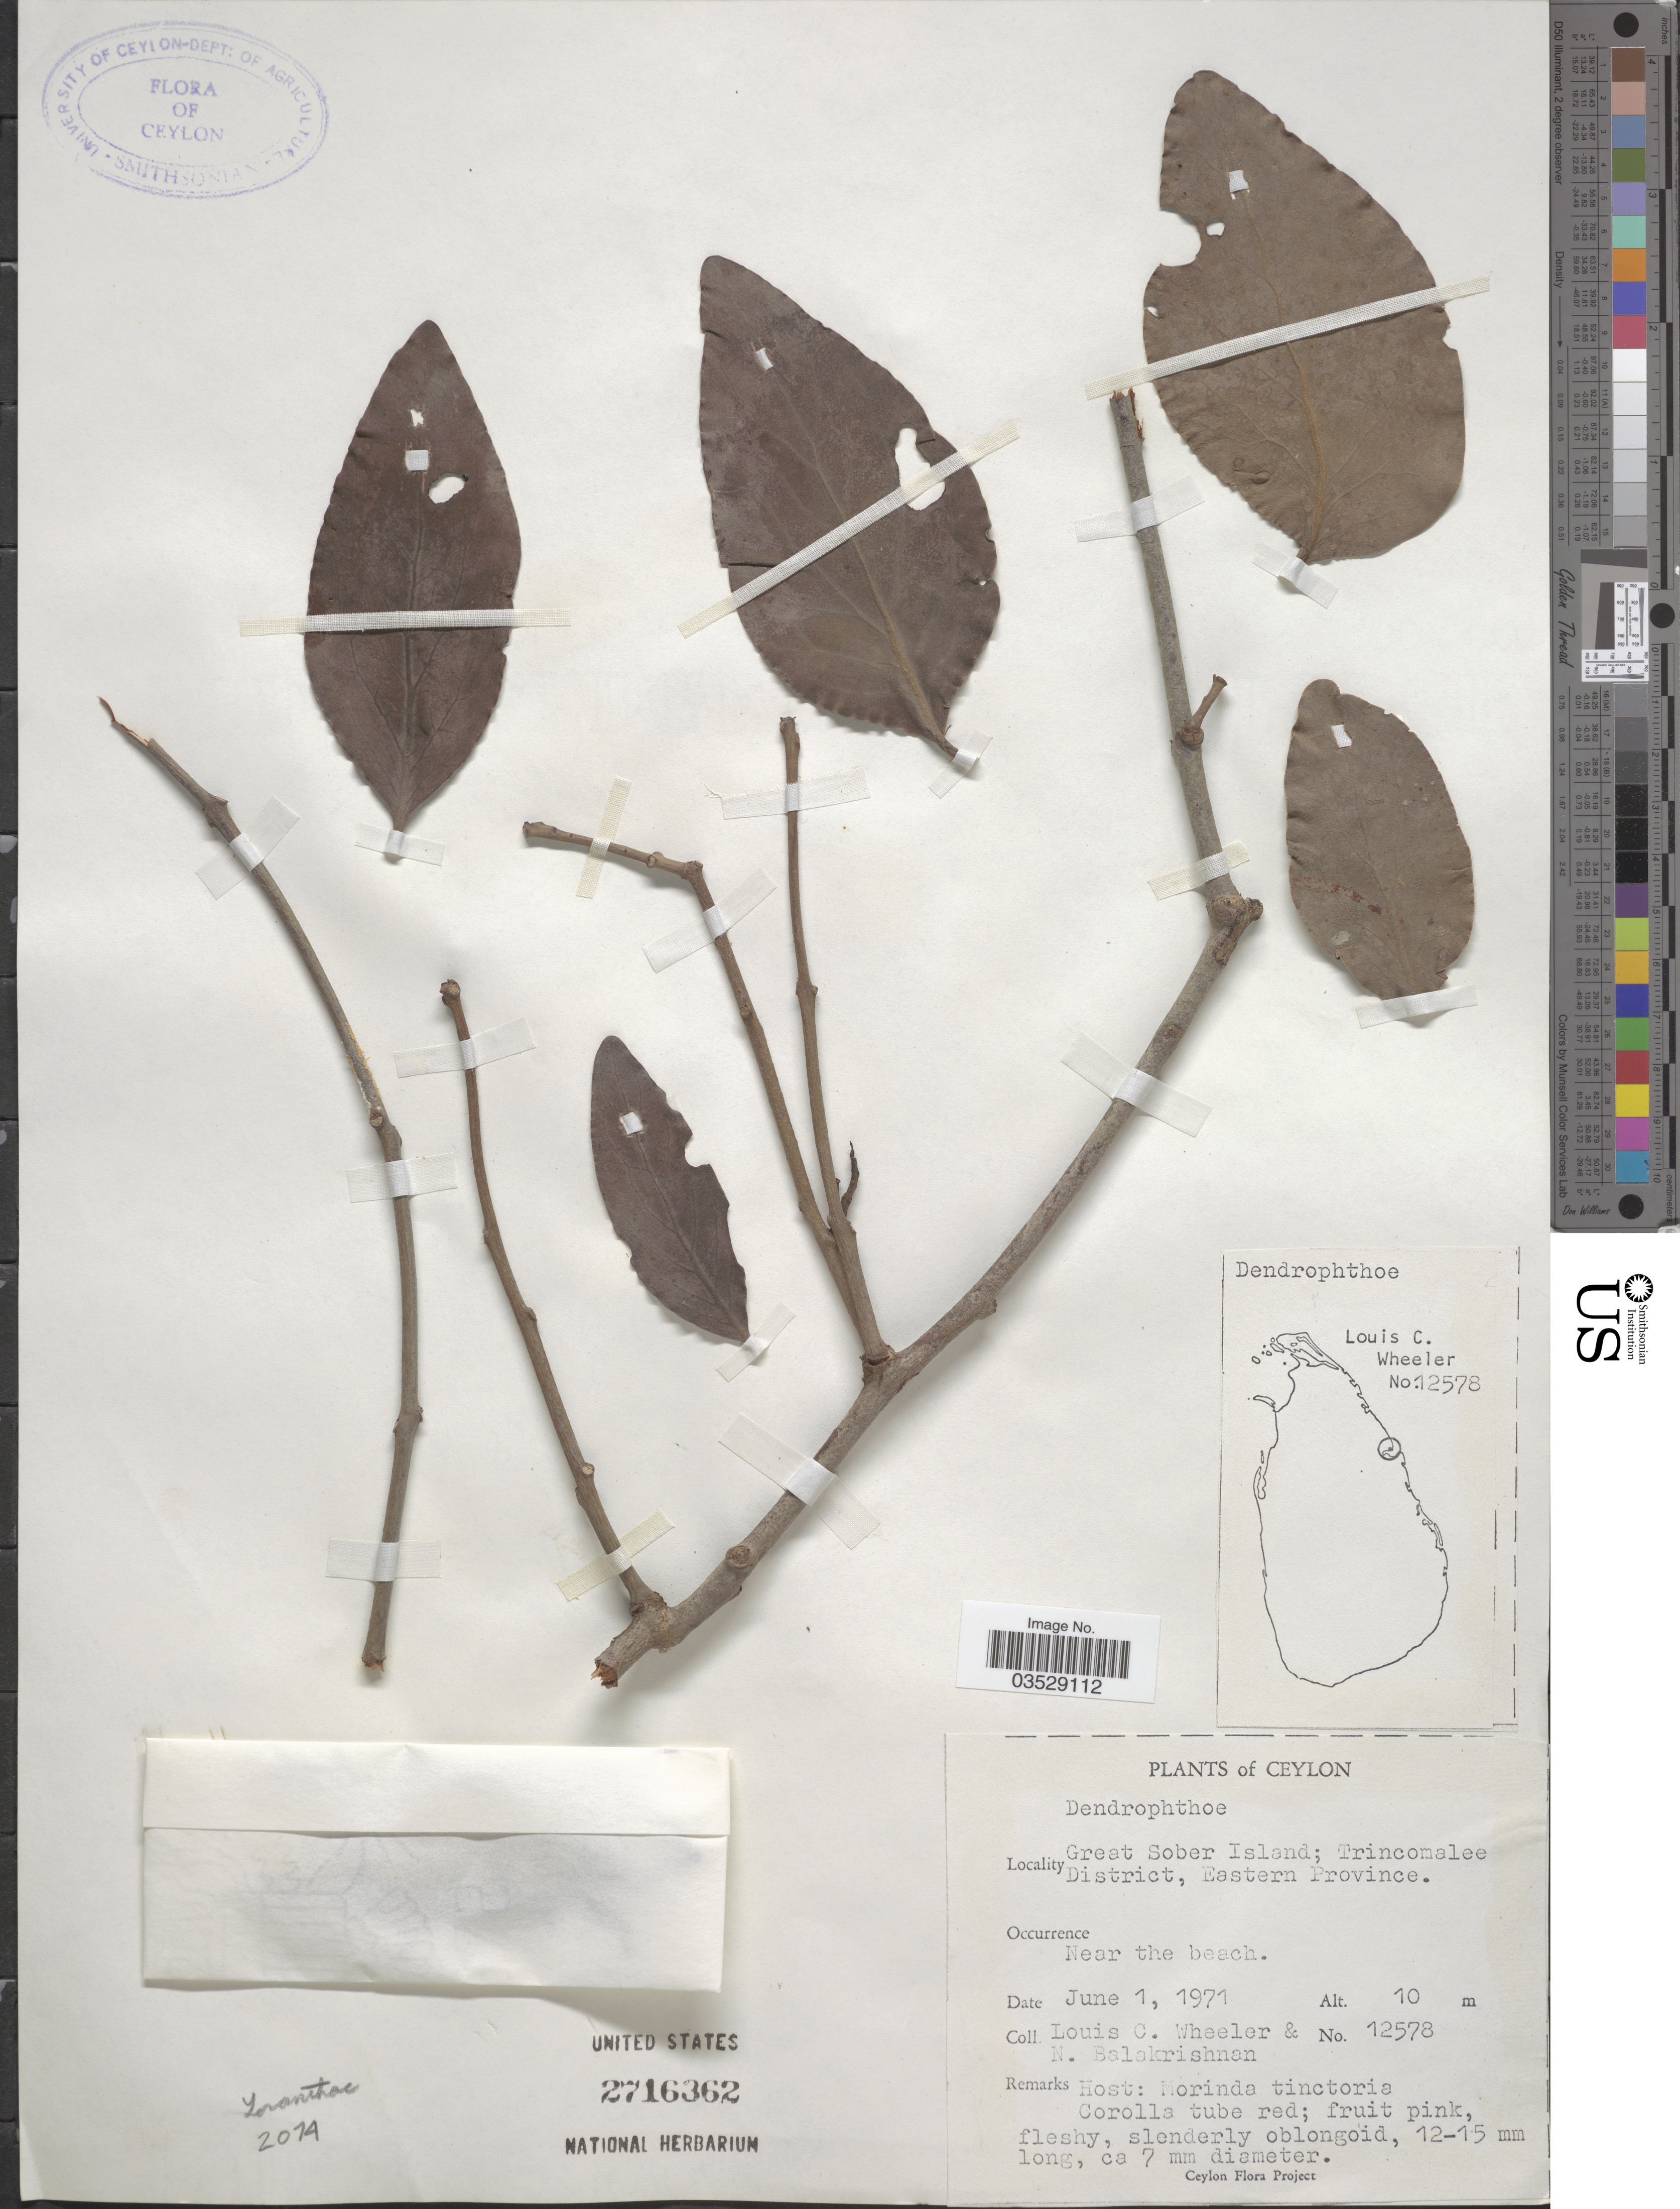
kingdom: Plantae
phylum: Tracheophyta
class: Magnoliopsida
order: Santalales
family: Loranthaceae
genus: Dendrophthoe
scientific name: Dendrophthoe sp.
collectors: L. C. Wheeler & N. Balakrishnan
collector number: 12578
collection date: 1971-06-01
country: Sri Lanka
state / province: Eastern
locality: Ceylon. Great Sober Island; Trincomalee District. Near the beach.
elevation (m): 10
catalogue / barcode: US 2716362